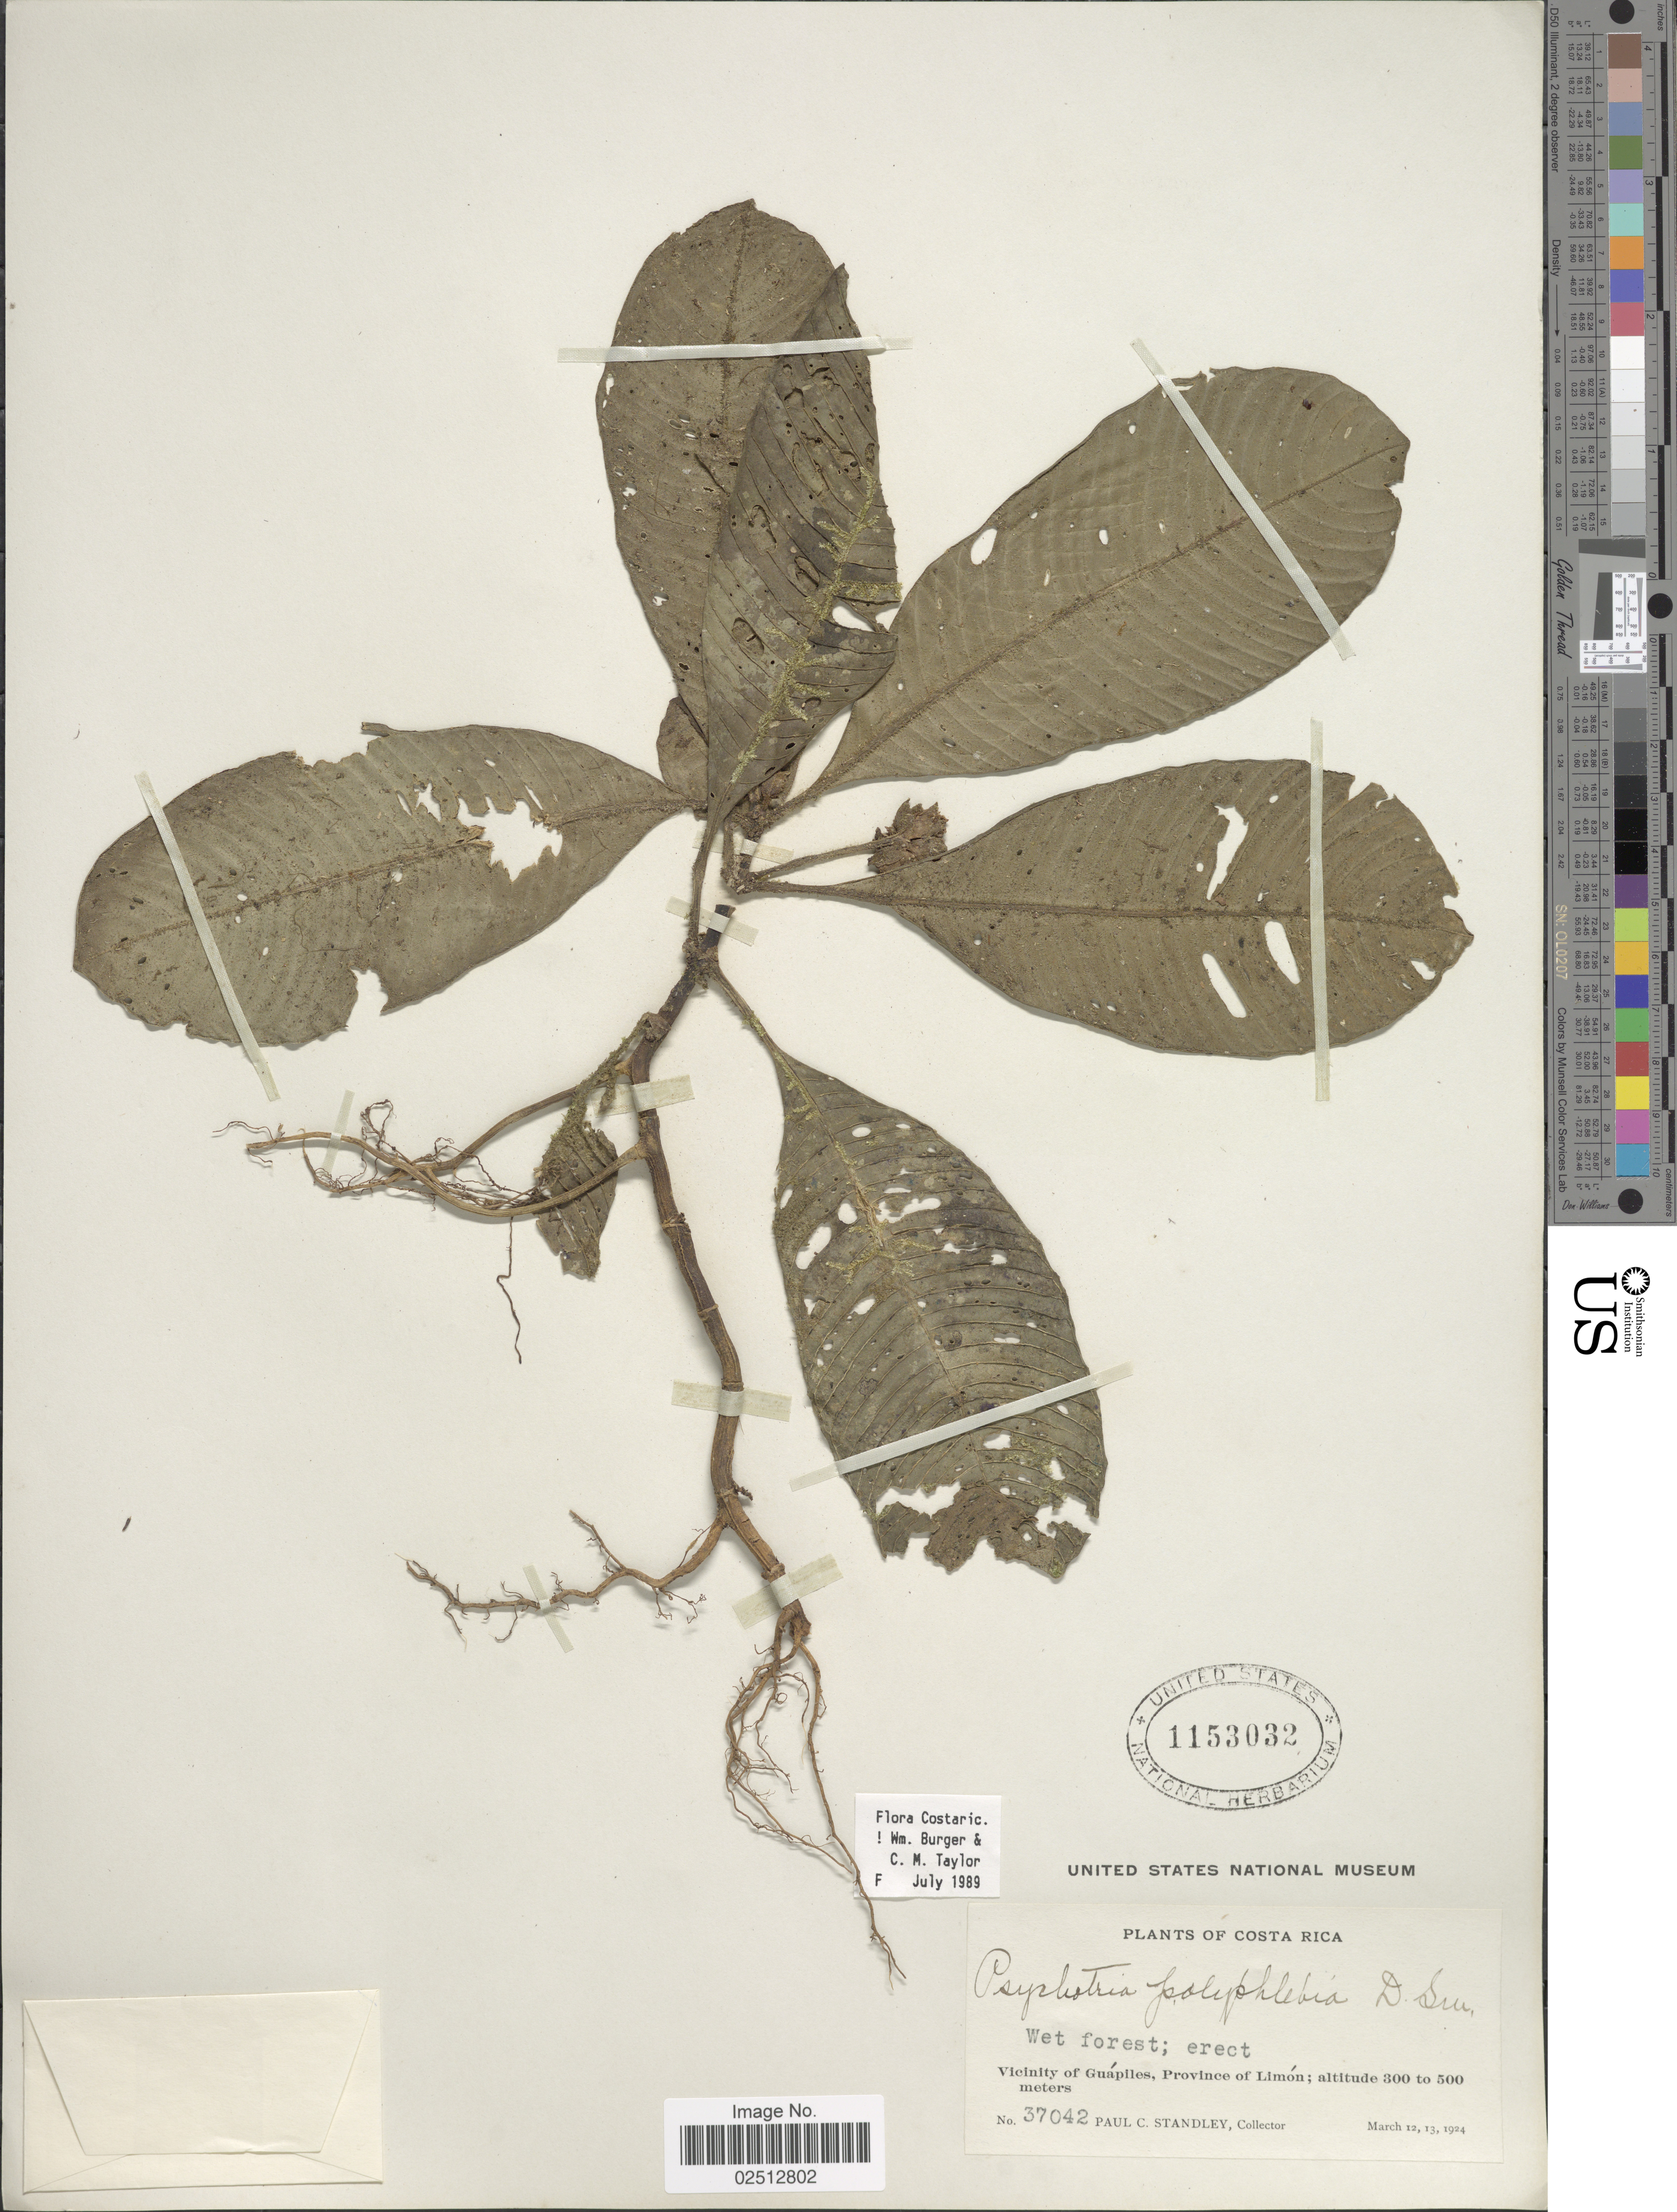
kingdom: Plantae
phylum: Tracheophyta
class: Magnoliopsida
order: Gentianales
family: Rubiaceae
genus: Psychotria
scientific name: Psychotria polyphlebia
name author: Donn. Sm.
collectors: P. C. Standley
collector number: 37042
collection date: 1924-03-12/1924-03-13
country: Costa Rica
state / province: Limón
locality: Vicinity of Guapiles, Province of Limon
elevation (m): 300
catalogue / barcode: US 1153032